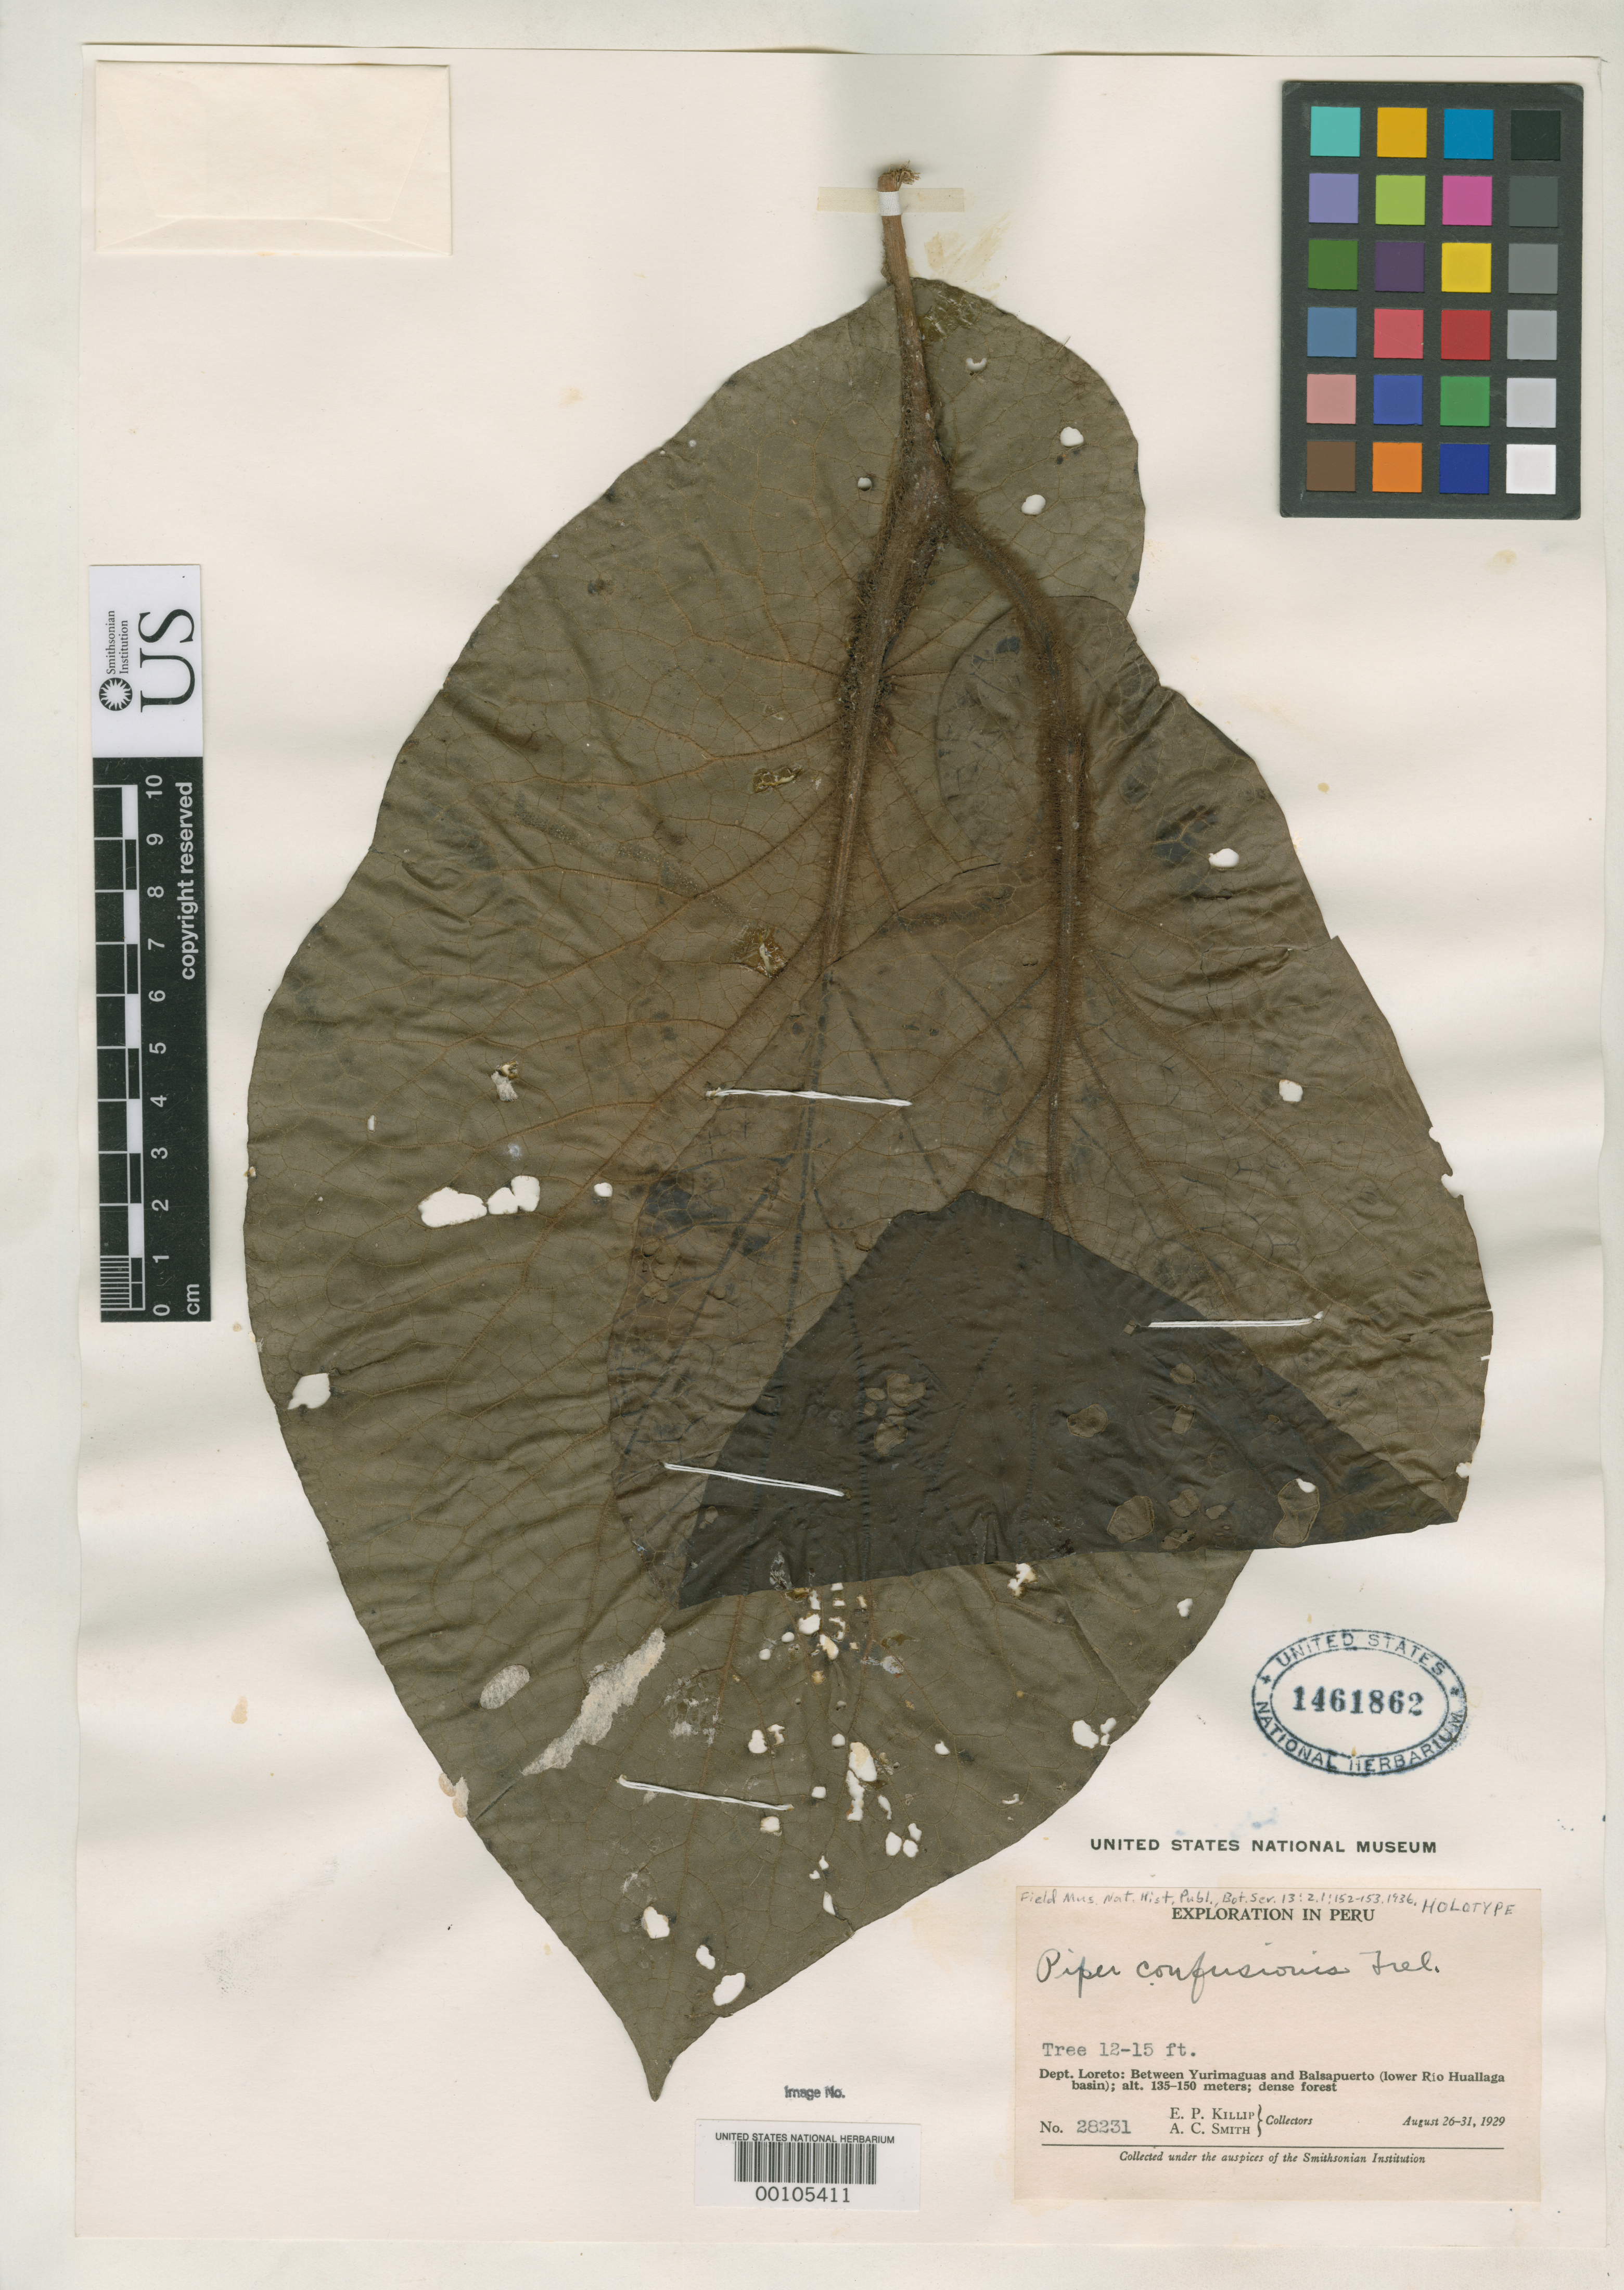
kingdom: Plantae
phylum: Tracheophyta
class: Magnoliopsida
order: Piperales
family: Piperaceae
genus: Piper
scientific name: Piper confusionis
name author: Trel.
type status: Holotype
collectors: E. P. Killip & A. C. Smith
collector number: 28231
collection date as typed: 26 Aug 1929 to 31 Aug 1929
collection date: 1929-08-26/1929-08-31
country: Peru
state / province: Loreto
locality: Between Yurimaguas and Balsapuerto.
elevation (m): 135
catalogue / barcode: US 1461862